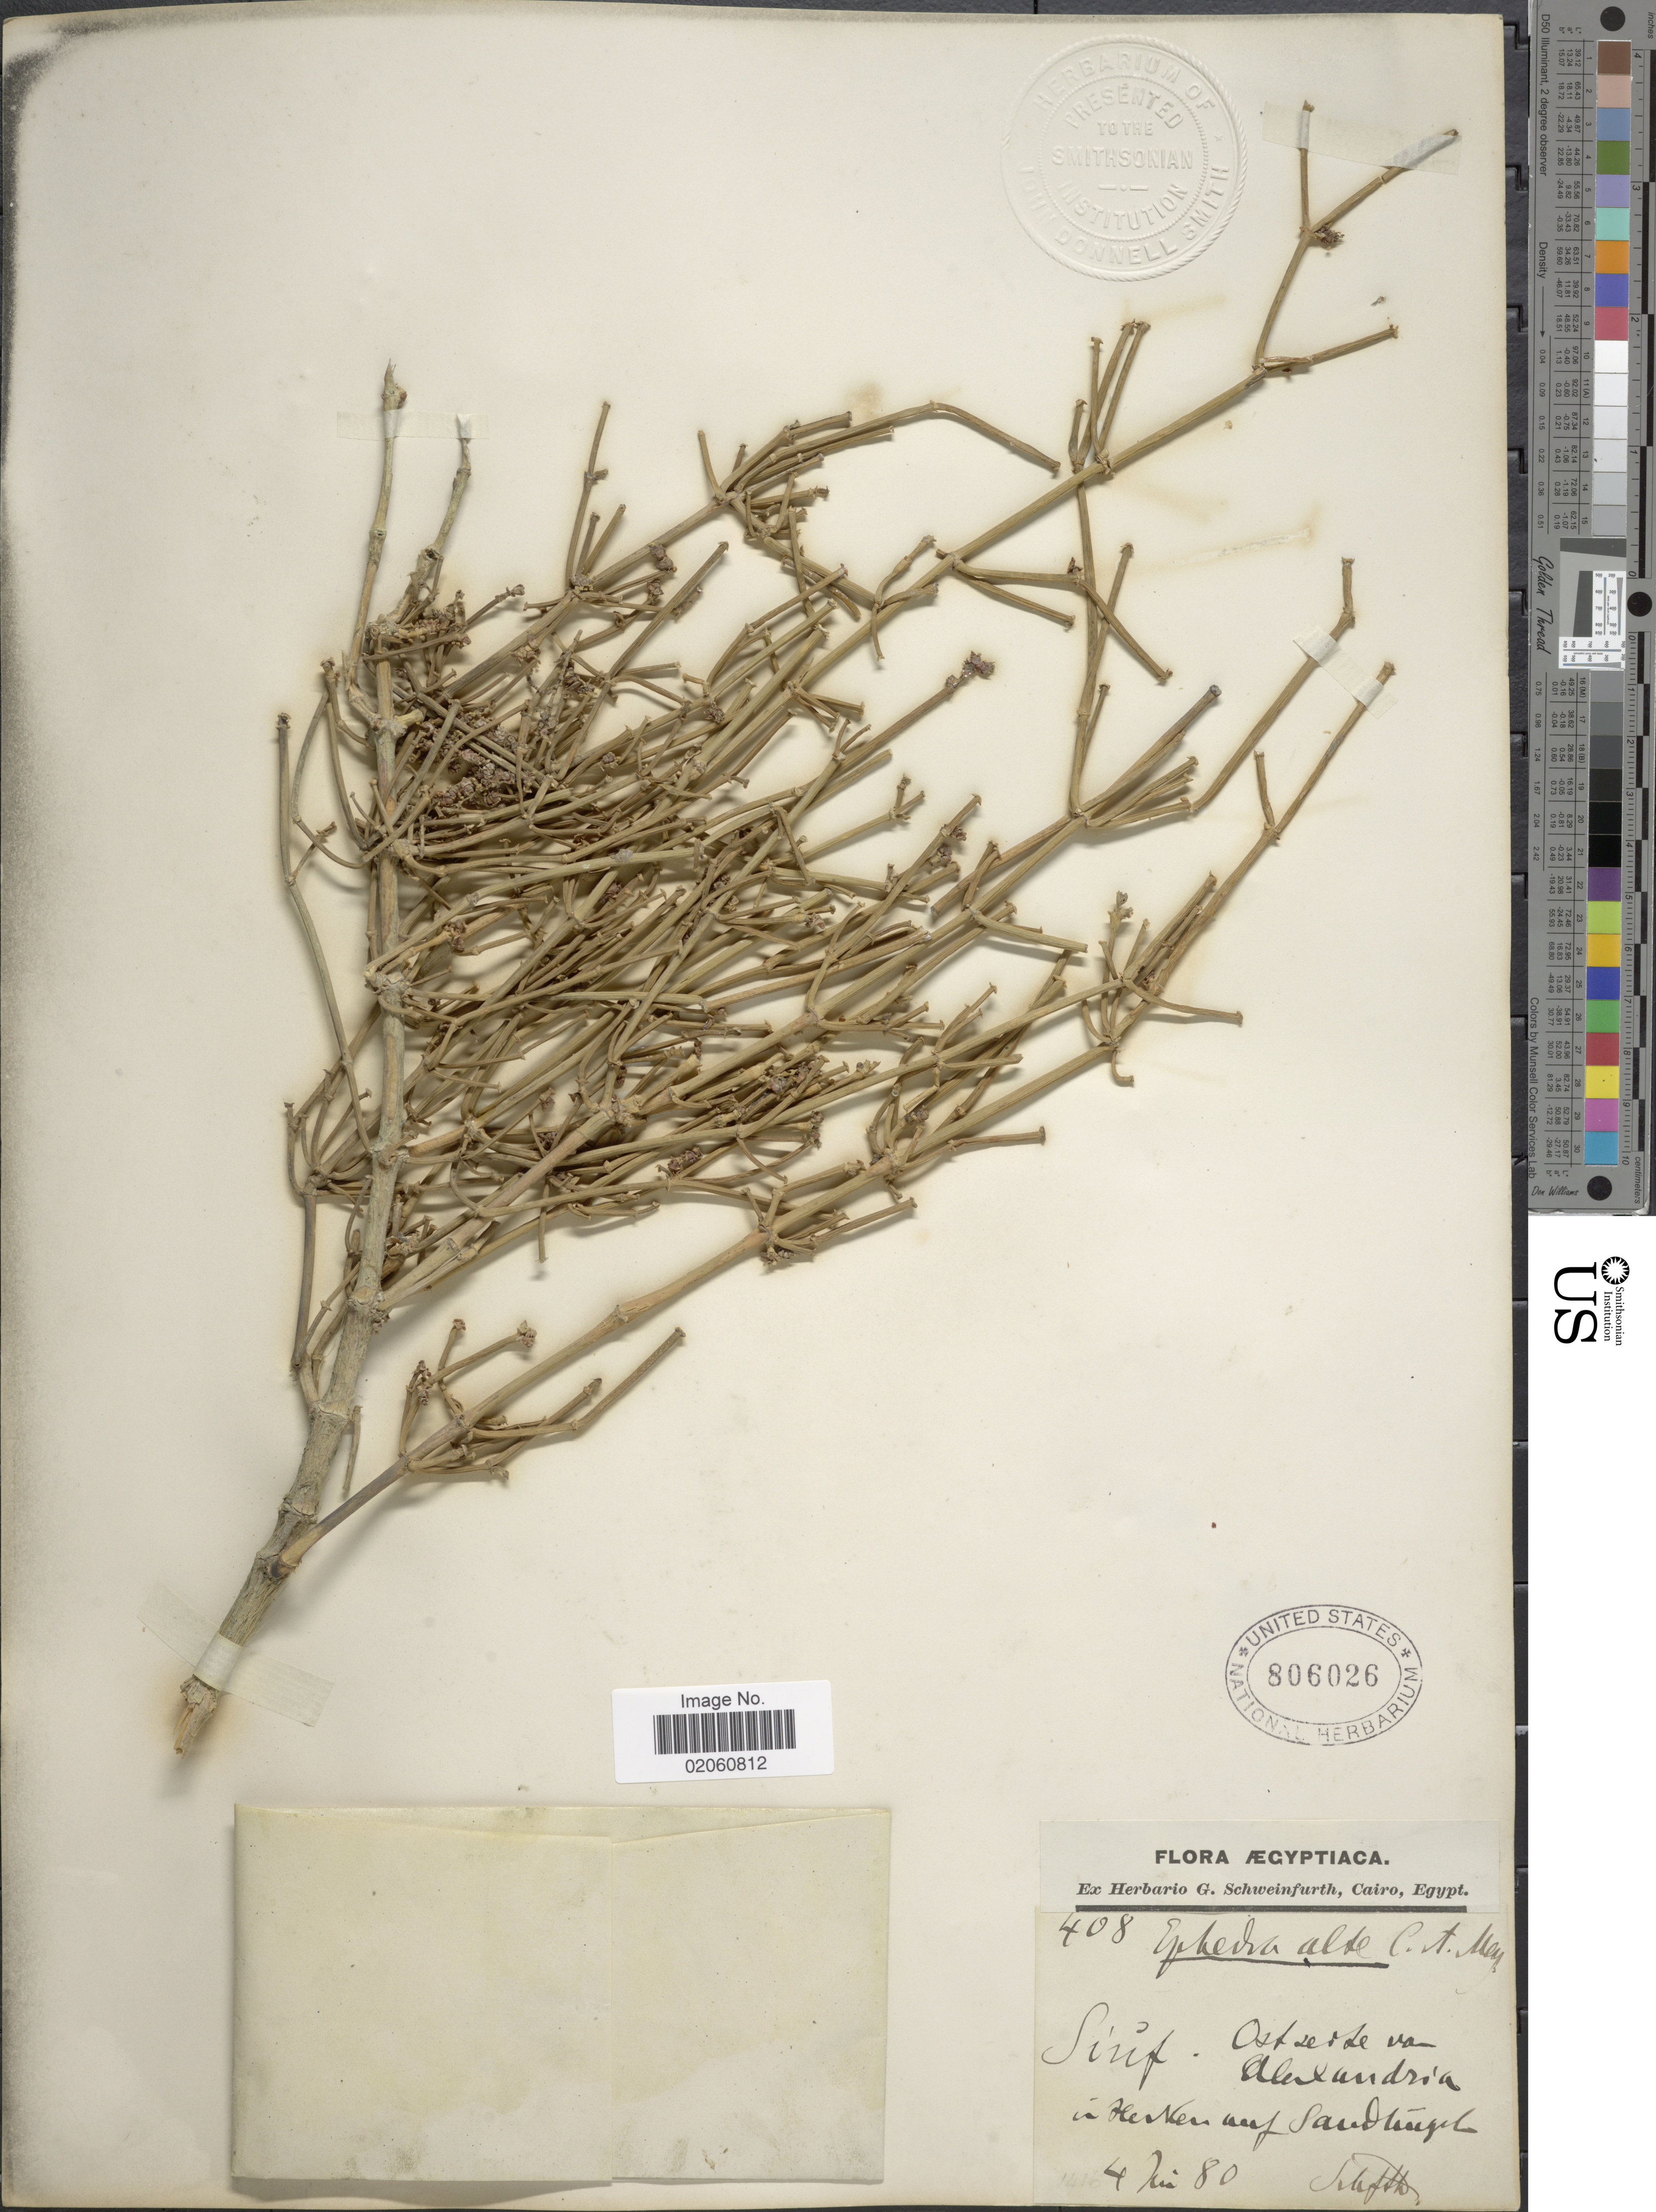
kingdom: Plantae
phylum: Tracheophyta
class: Gnetopsida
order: Ephedrales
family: Ephedraceae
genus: Ephedra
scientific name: Ephedra alata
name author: Decne.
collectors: G. A. Schweinfurth (herbarium)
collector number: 408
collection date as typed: Transcribed d/m/y: 4//80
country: Egypt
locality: Siut, Ostseite von Alexandria in Herken auf Sandhügel.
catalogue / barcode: US 806026